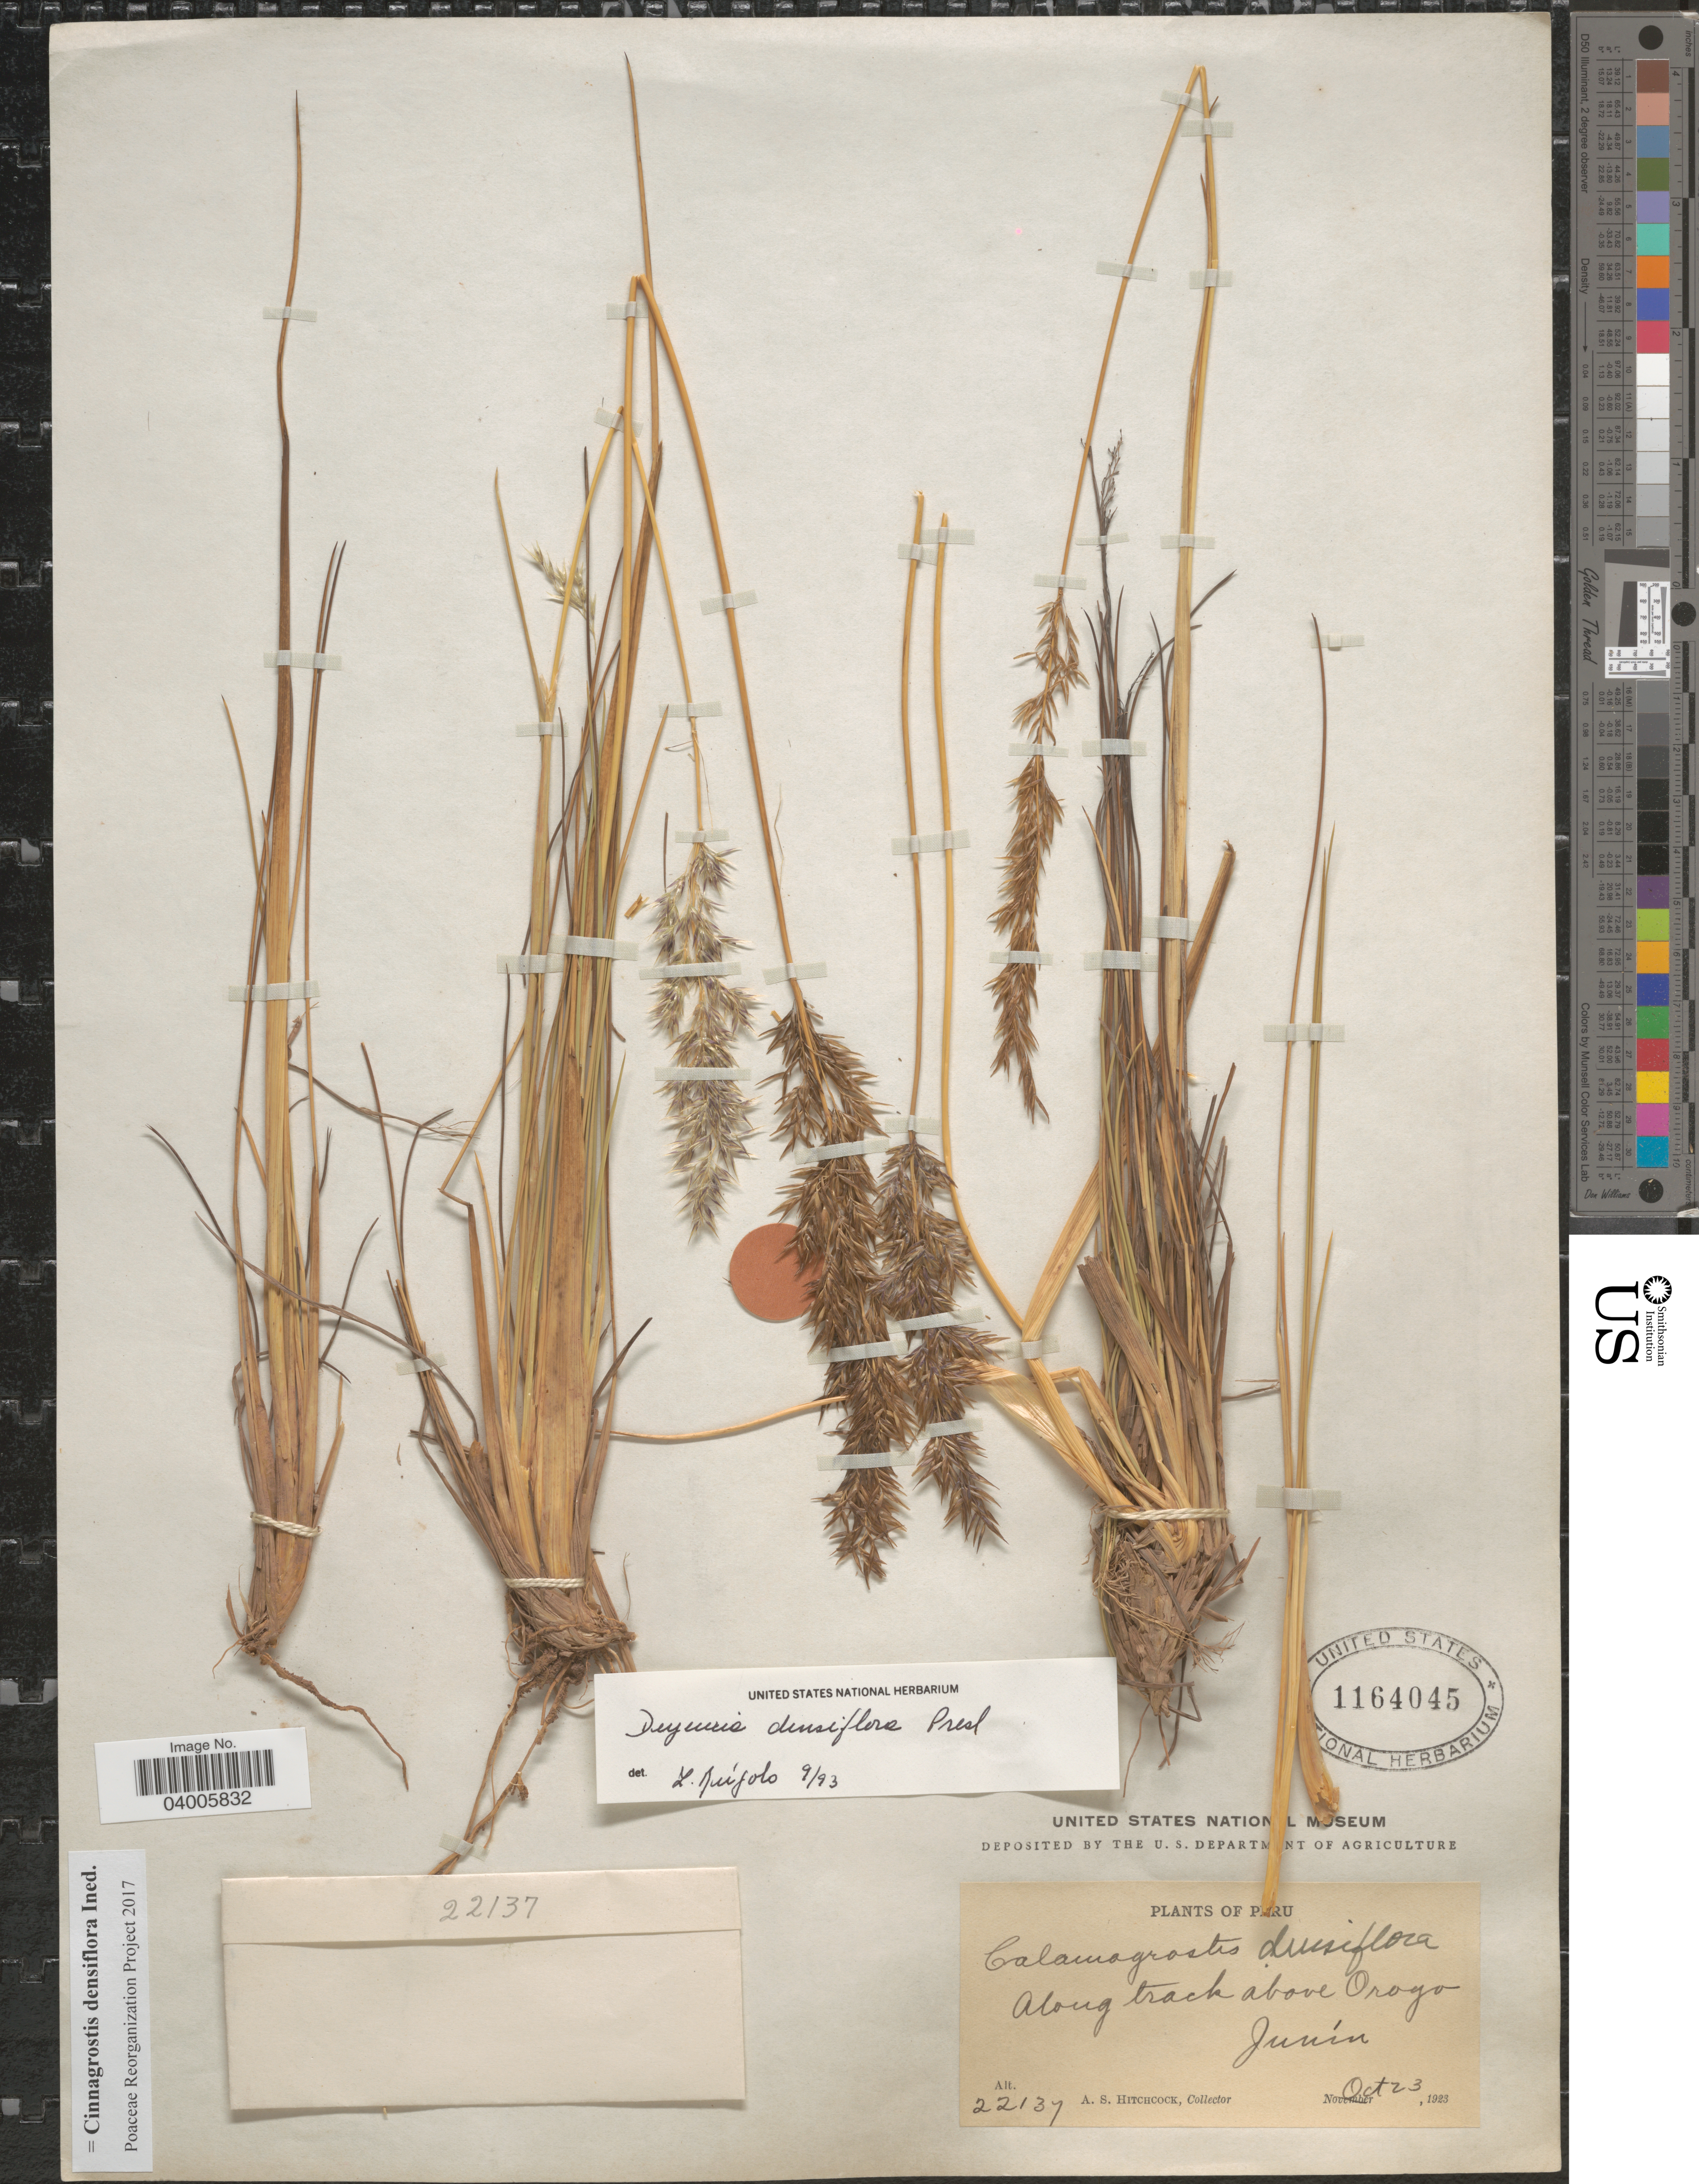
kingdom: Plantae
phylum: Tracheophyta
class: Liliopsida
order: Poales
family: Poaceae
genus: Cinnagrostis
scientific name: Cinnagrostis densiflora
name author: (J. Presl) P.M. Peterson et al.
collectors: A. S. Hitchcock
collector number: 22137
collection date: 1923-10-23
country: Peru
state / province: Junín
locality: Along track above Oroyo.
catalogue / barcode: US 1164045